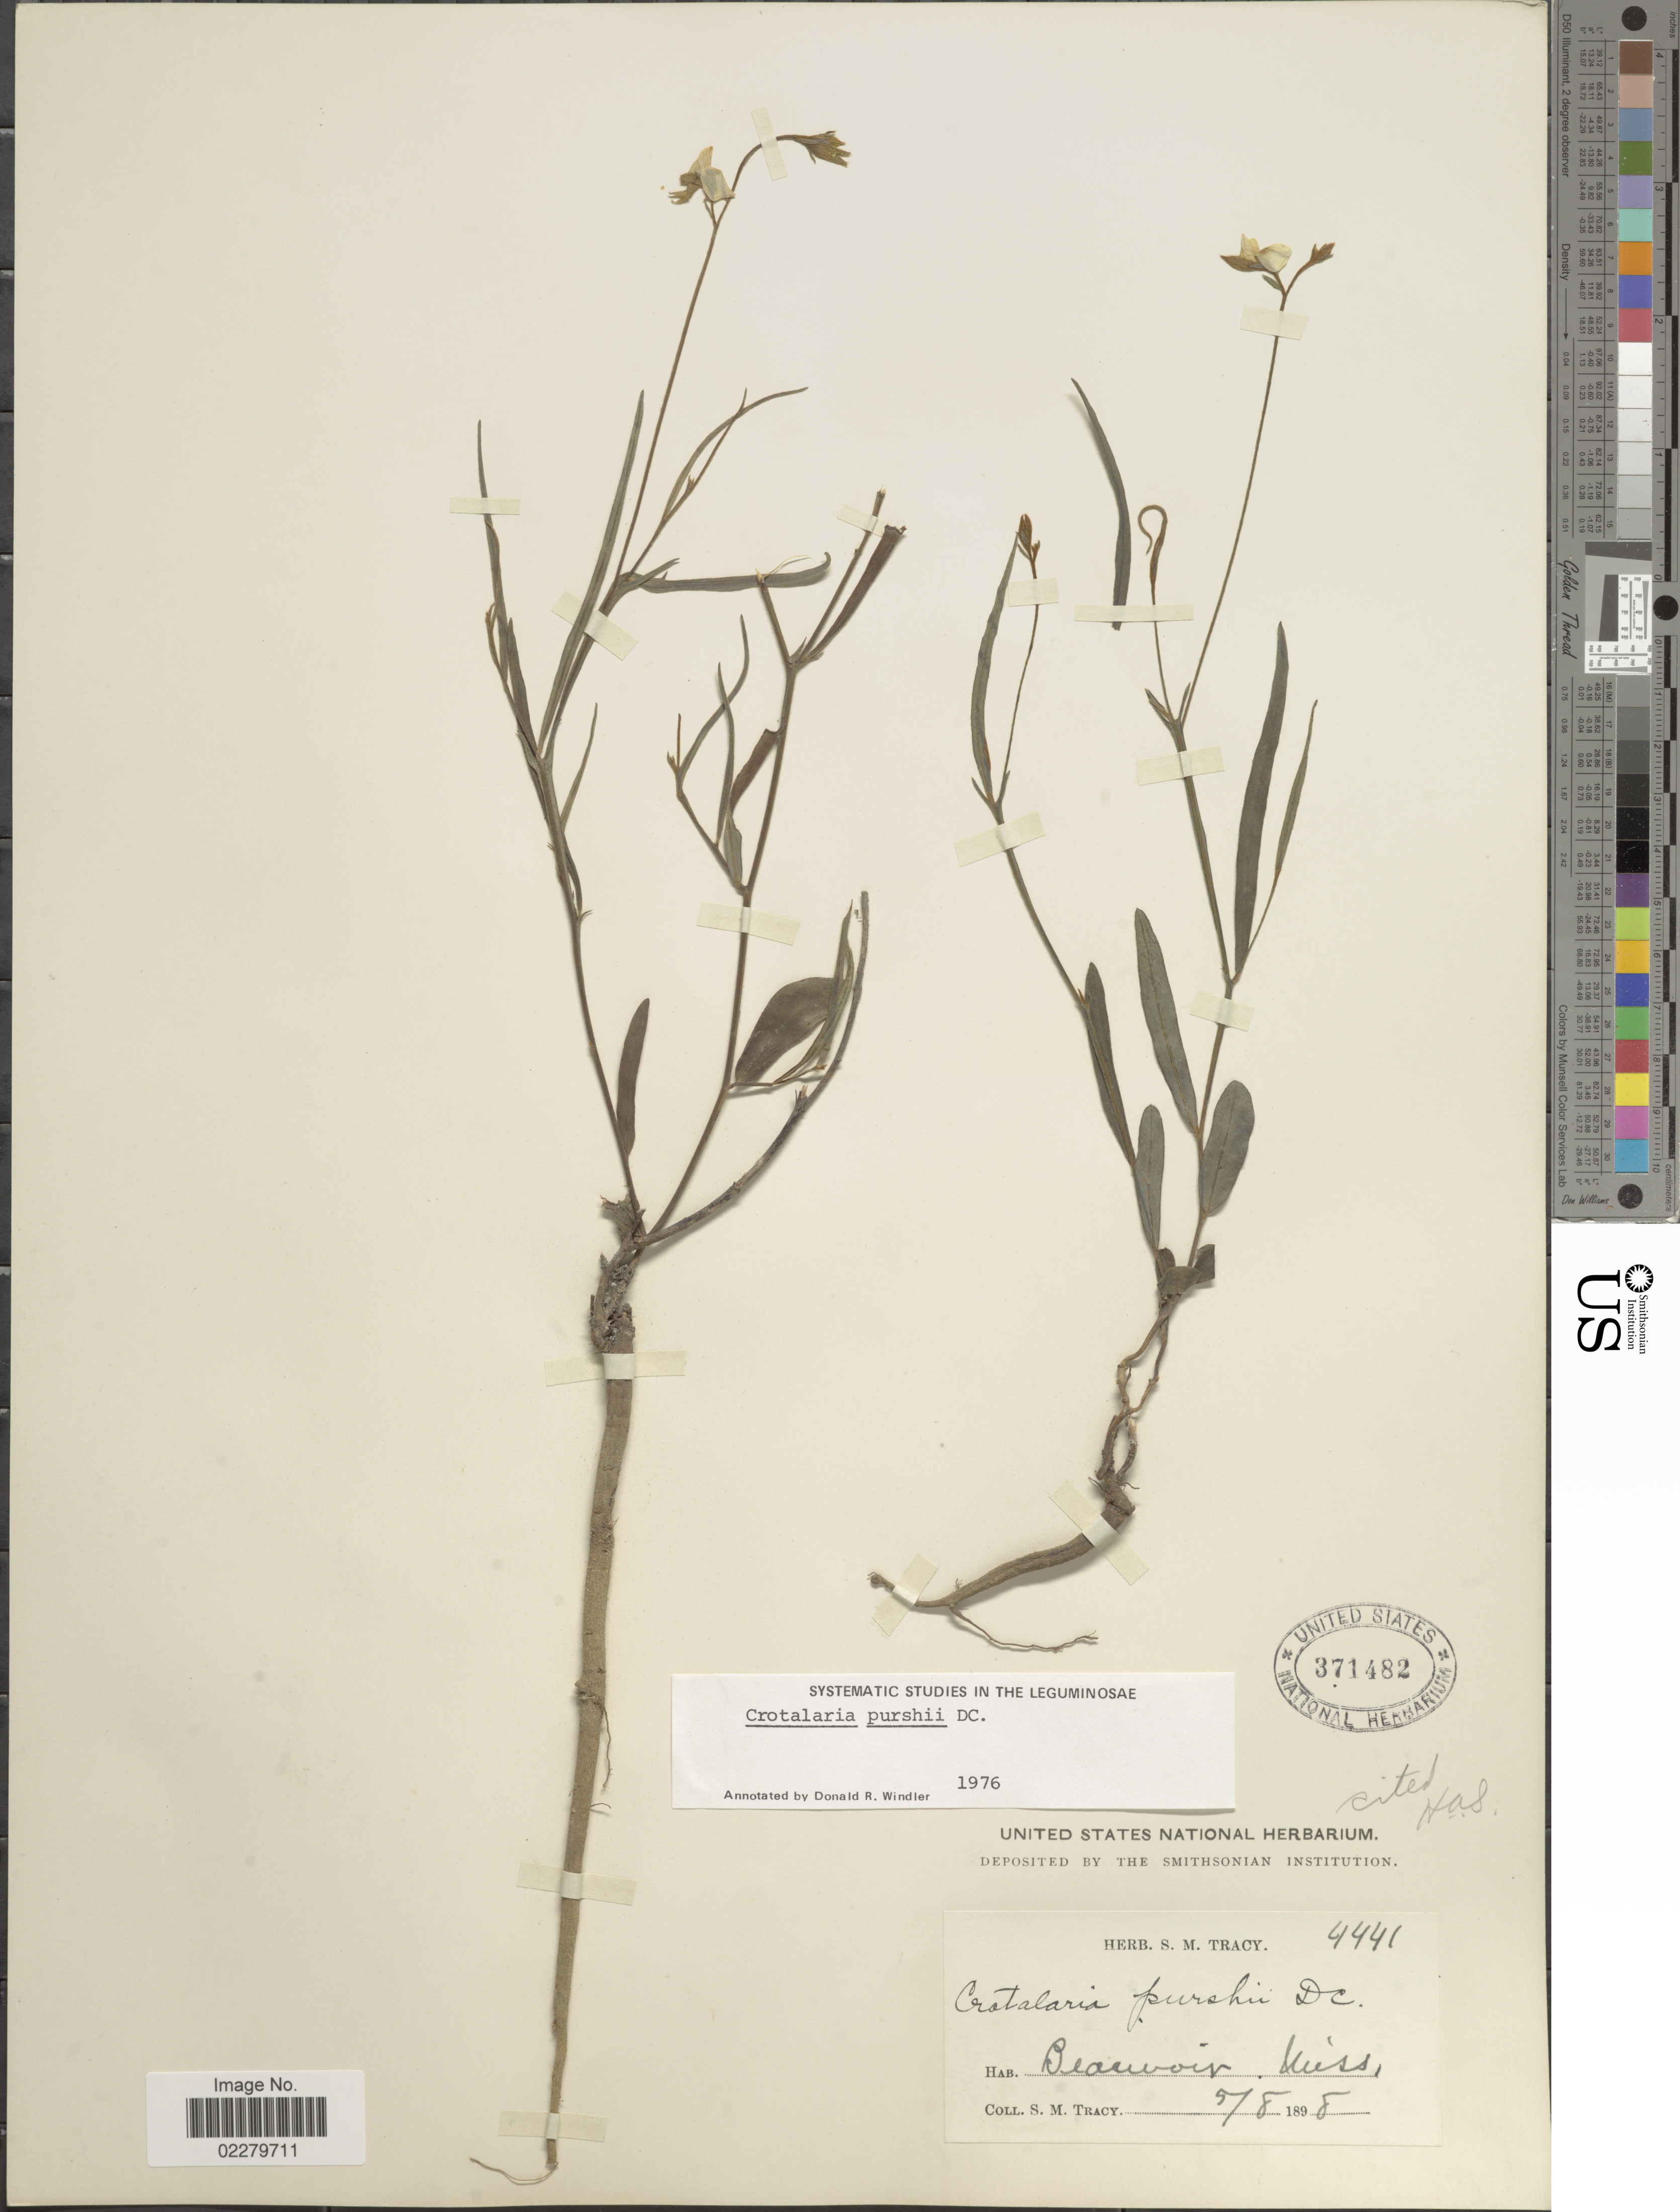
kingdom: Plantae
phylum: Tracheophyta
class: Magnoliopsida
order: Fabales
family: Fabaceae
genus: Crotalaria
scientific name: Crotalaria purshii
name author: DC.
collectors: S. M. Tracy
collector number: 4441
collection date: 1898-05-08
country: United States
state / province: Mississippi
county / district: Harrison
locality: Beauvoir, Miss.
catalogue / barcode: US 371482